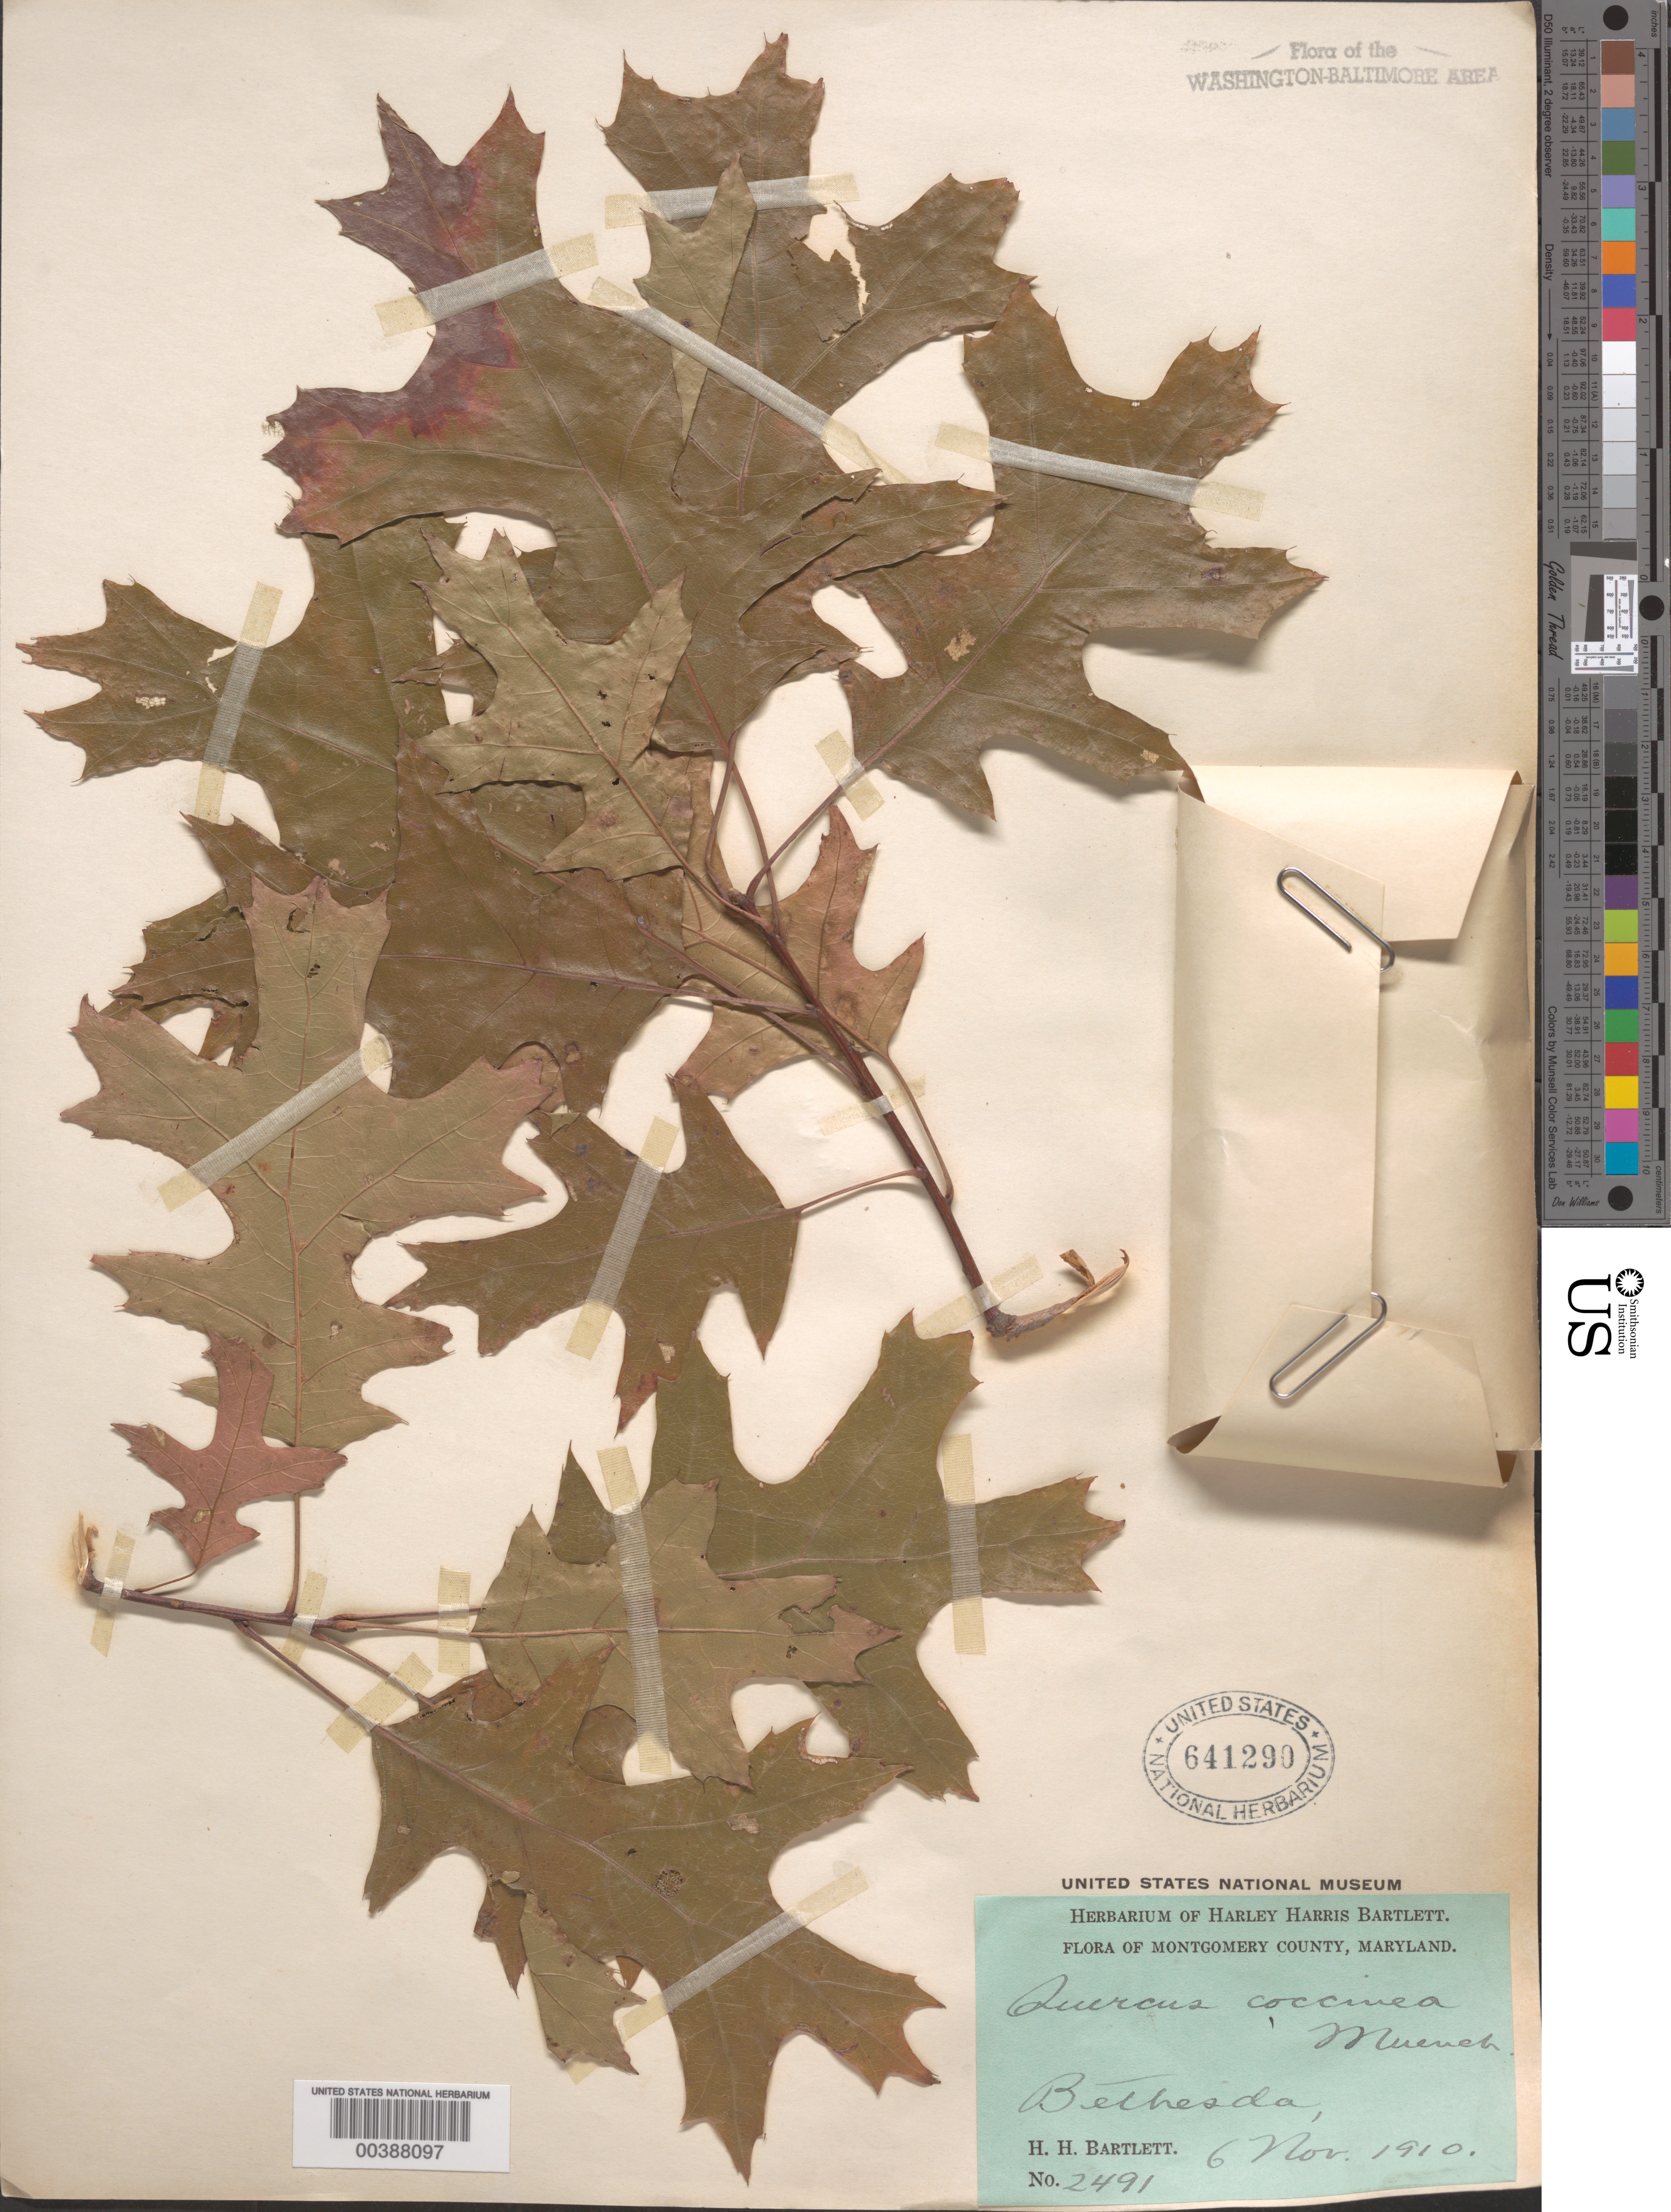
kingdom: Plantae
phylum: Tracheophyta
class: Magnoliopsida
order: Fagales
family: Fagaceae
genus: Quercus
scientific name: Quercus coccinea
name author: Münchh.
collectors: H. H. Bartlett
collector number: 2491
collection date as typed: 06 Nov 1910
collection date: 1910-11-06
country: United States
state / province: Maryland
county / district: Montgomery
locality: Bethesda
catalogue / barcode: US 641290